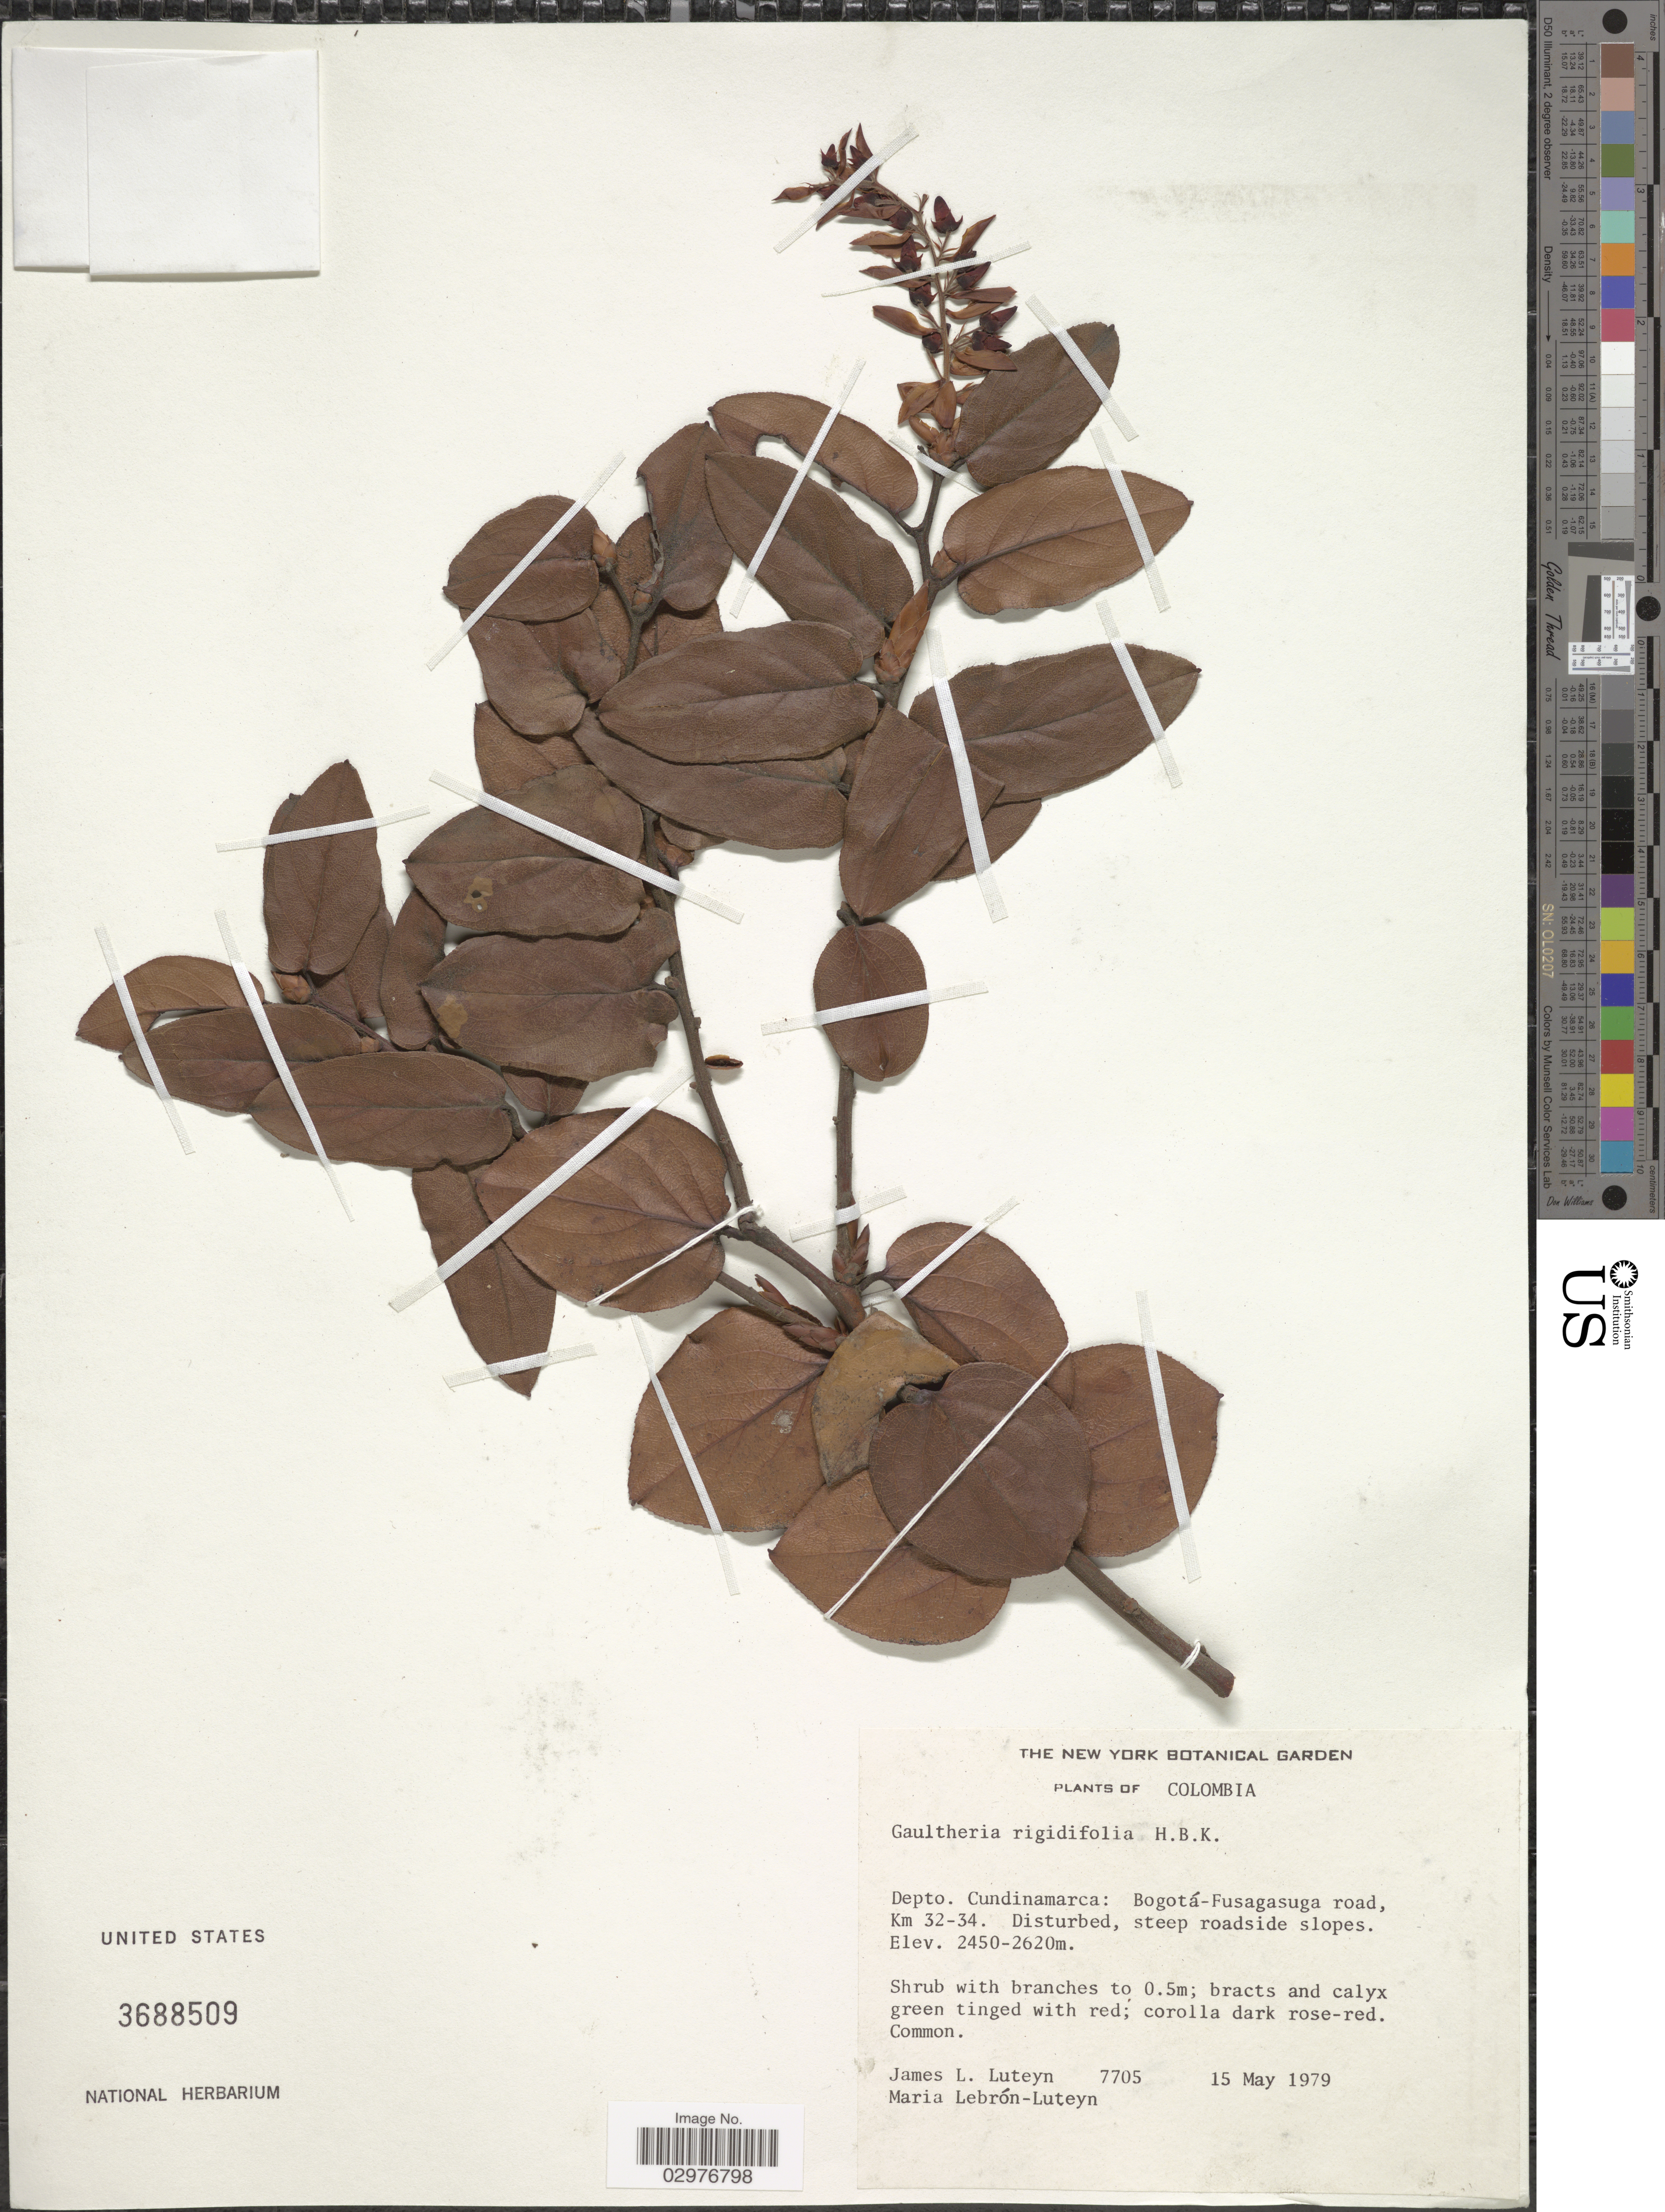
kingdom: Plantae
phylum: Tracheophyta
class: Magnoliopsida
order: Ericales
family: Ericaceae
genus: Gaultheria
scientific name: Gaultheria rigidifolia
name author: (P.W. Fritsch & C.M. Bush) Kron & P.W. Fritsch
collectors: J. Luteyn & M. L. Lebrón-Luteyn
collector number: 7705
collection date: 1979-05-15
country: Colombia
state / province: Cundinamarca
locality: Depto. Cundinamarca: Bogotá-Fusagasuga road, Km 32-34.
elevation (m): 2450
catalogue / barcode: US 3688509